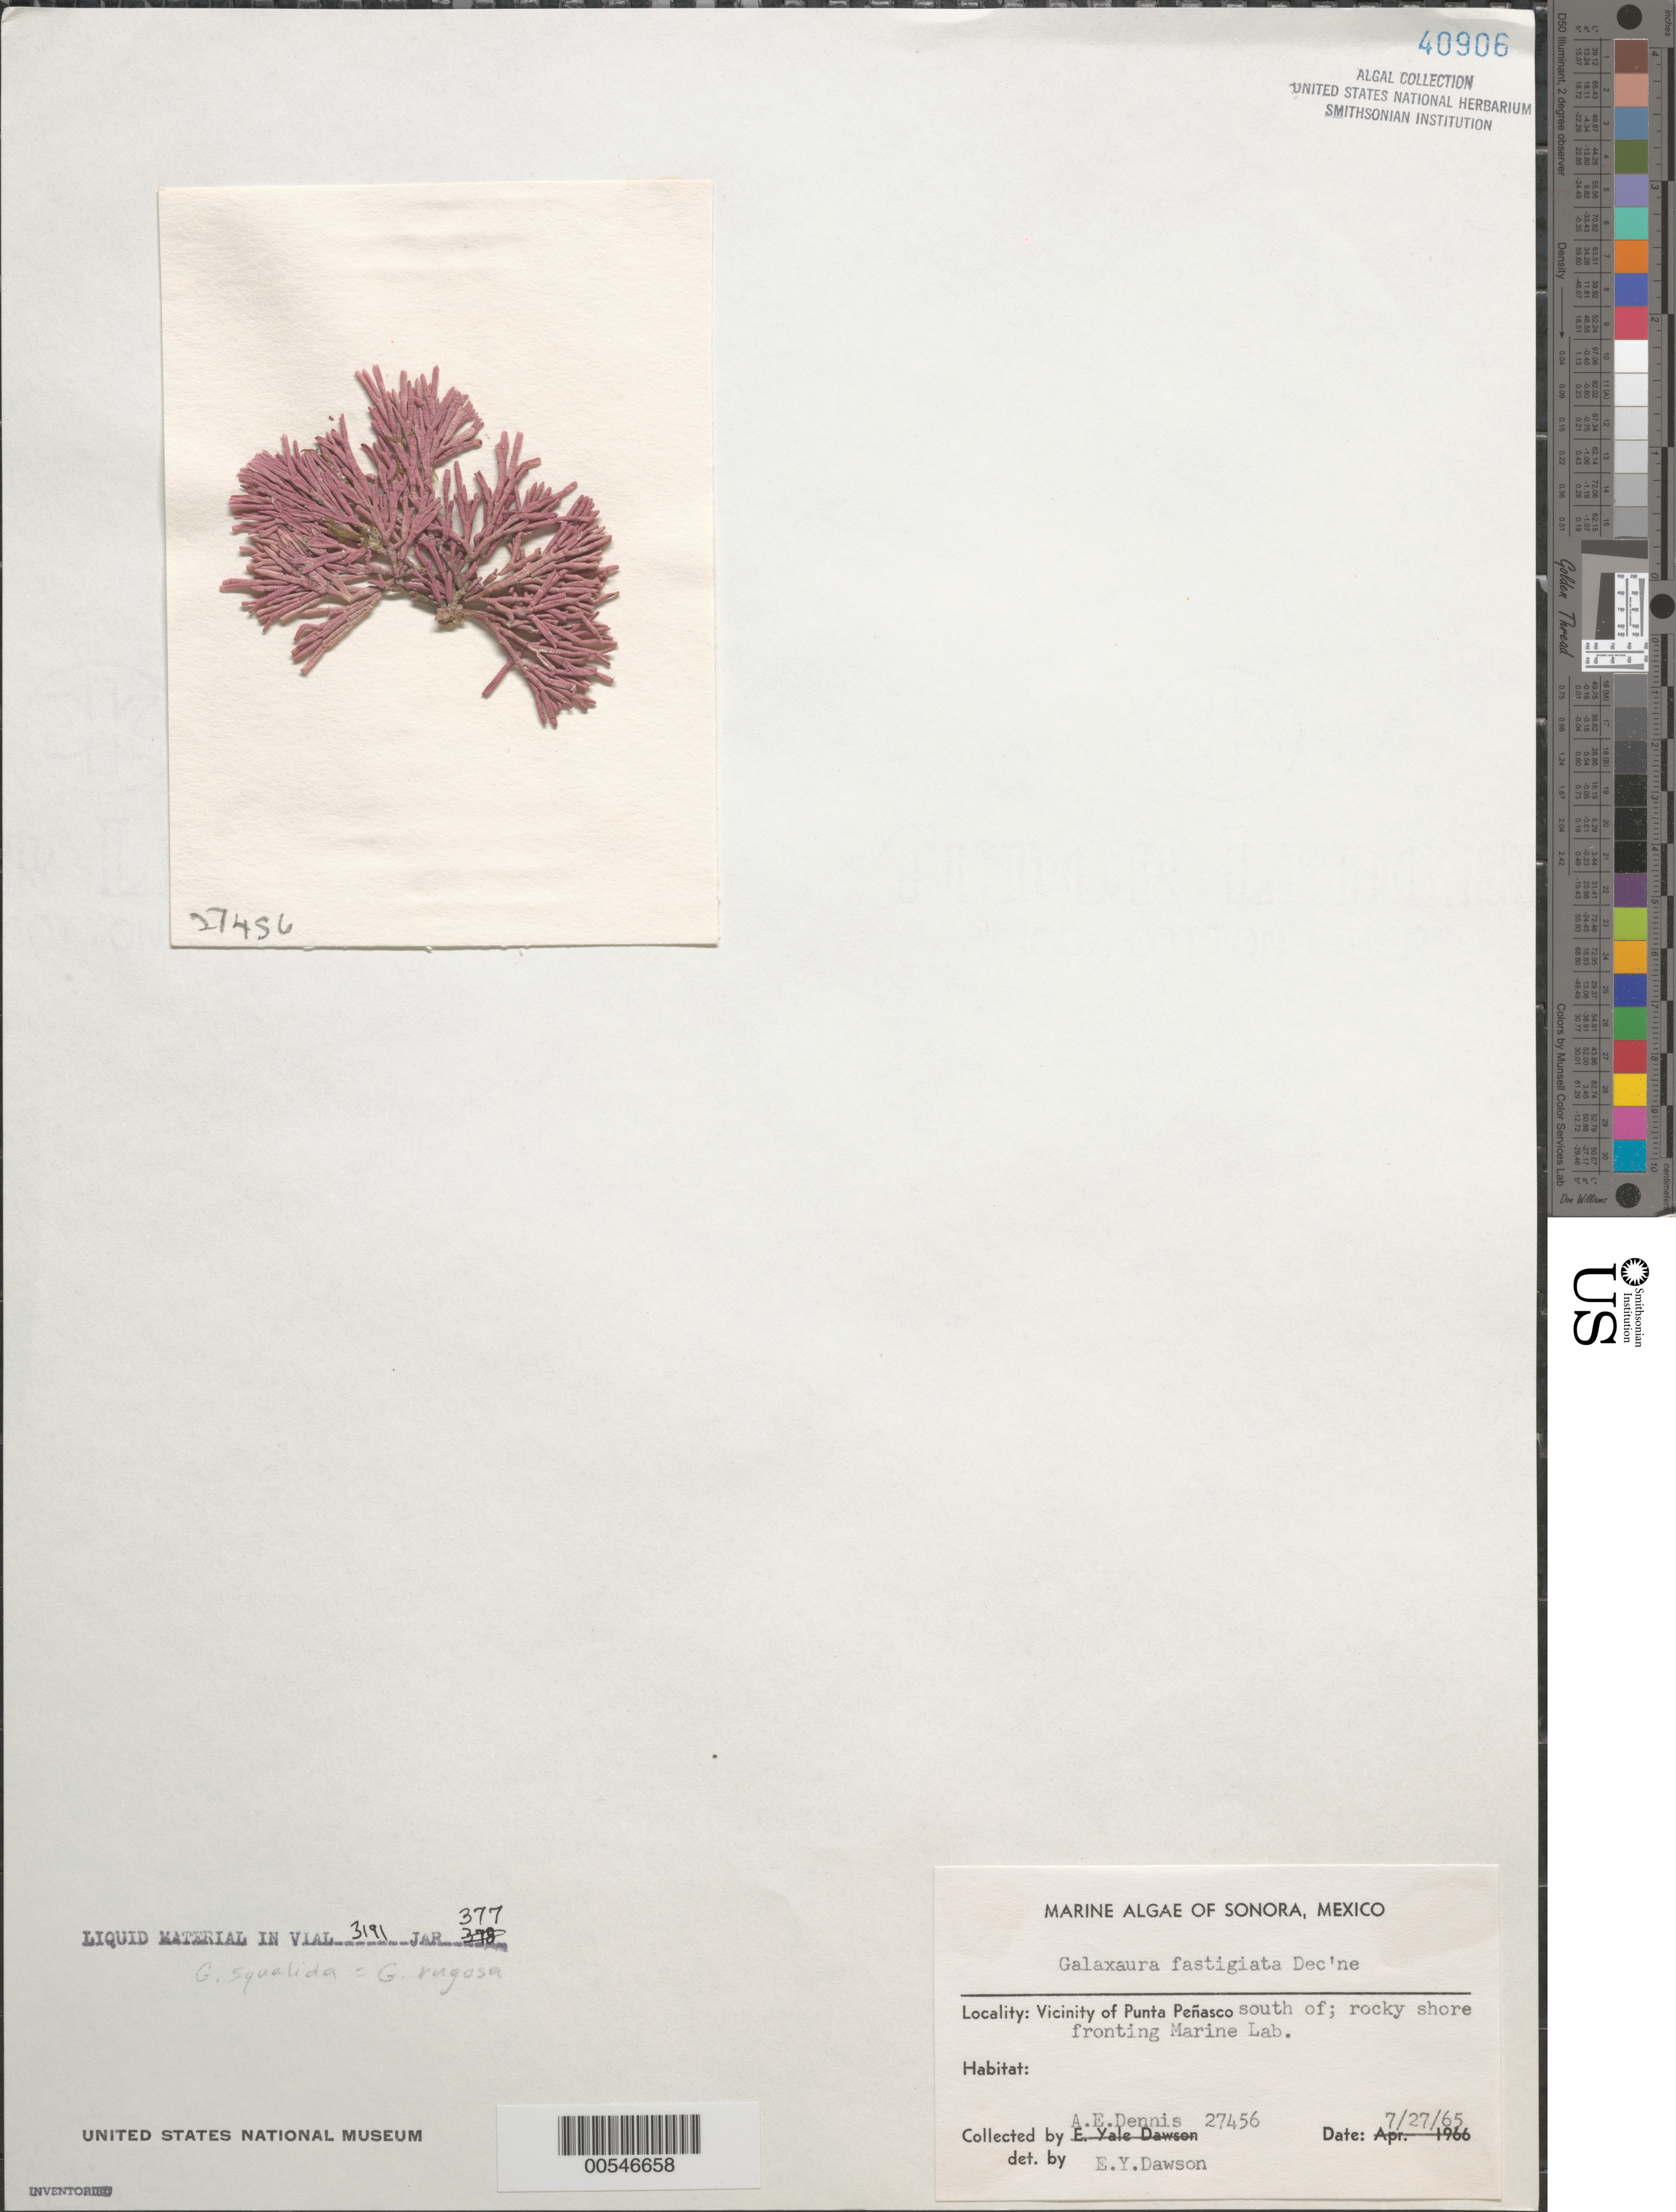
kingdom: Plantae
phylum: Rhodophyta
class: Florideophyceae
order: Nemaliales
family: Galaxauraceae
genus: Tricleocarpa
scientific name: Tricleocarpa fastigiata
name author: (Decne.) Huisman et al.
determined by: Algae name updating Project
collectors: A. Dennis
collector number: EYD 27456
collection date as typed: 27 Jul 1965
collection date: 1965-07-27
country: Mexico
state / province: Sonora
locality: Marine laboratory shore, south of Punta Penasco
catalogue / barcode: US 40906